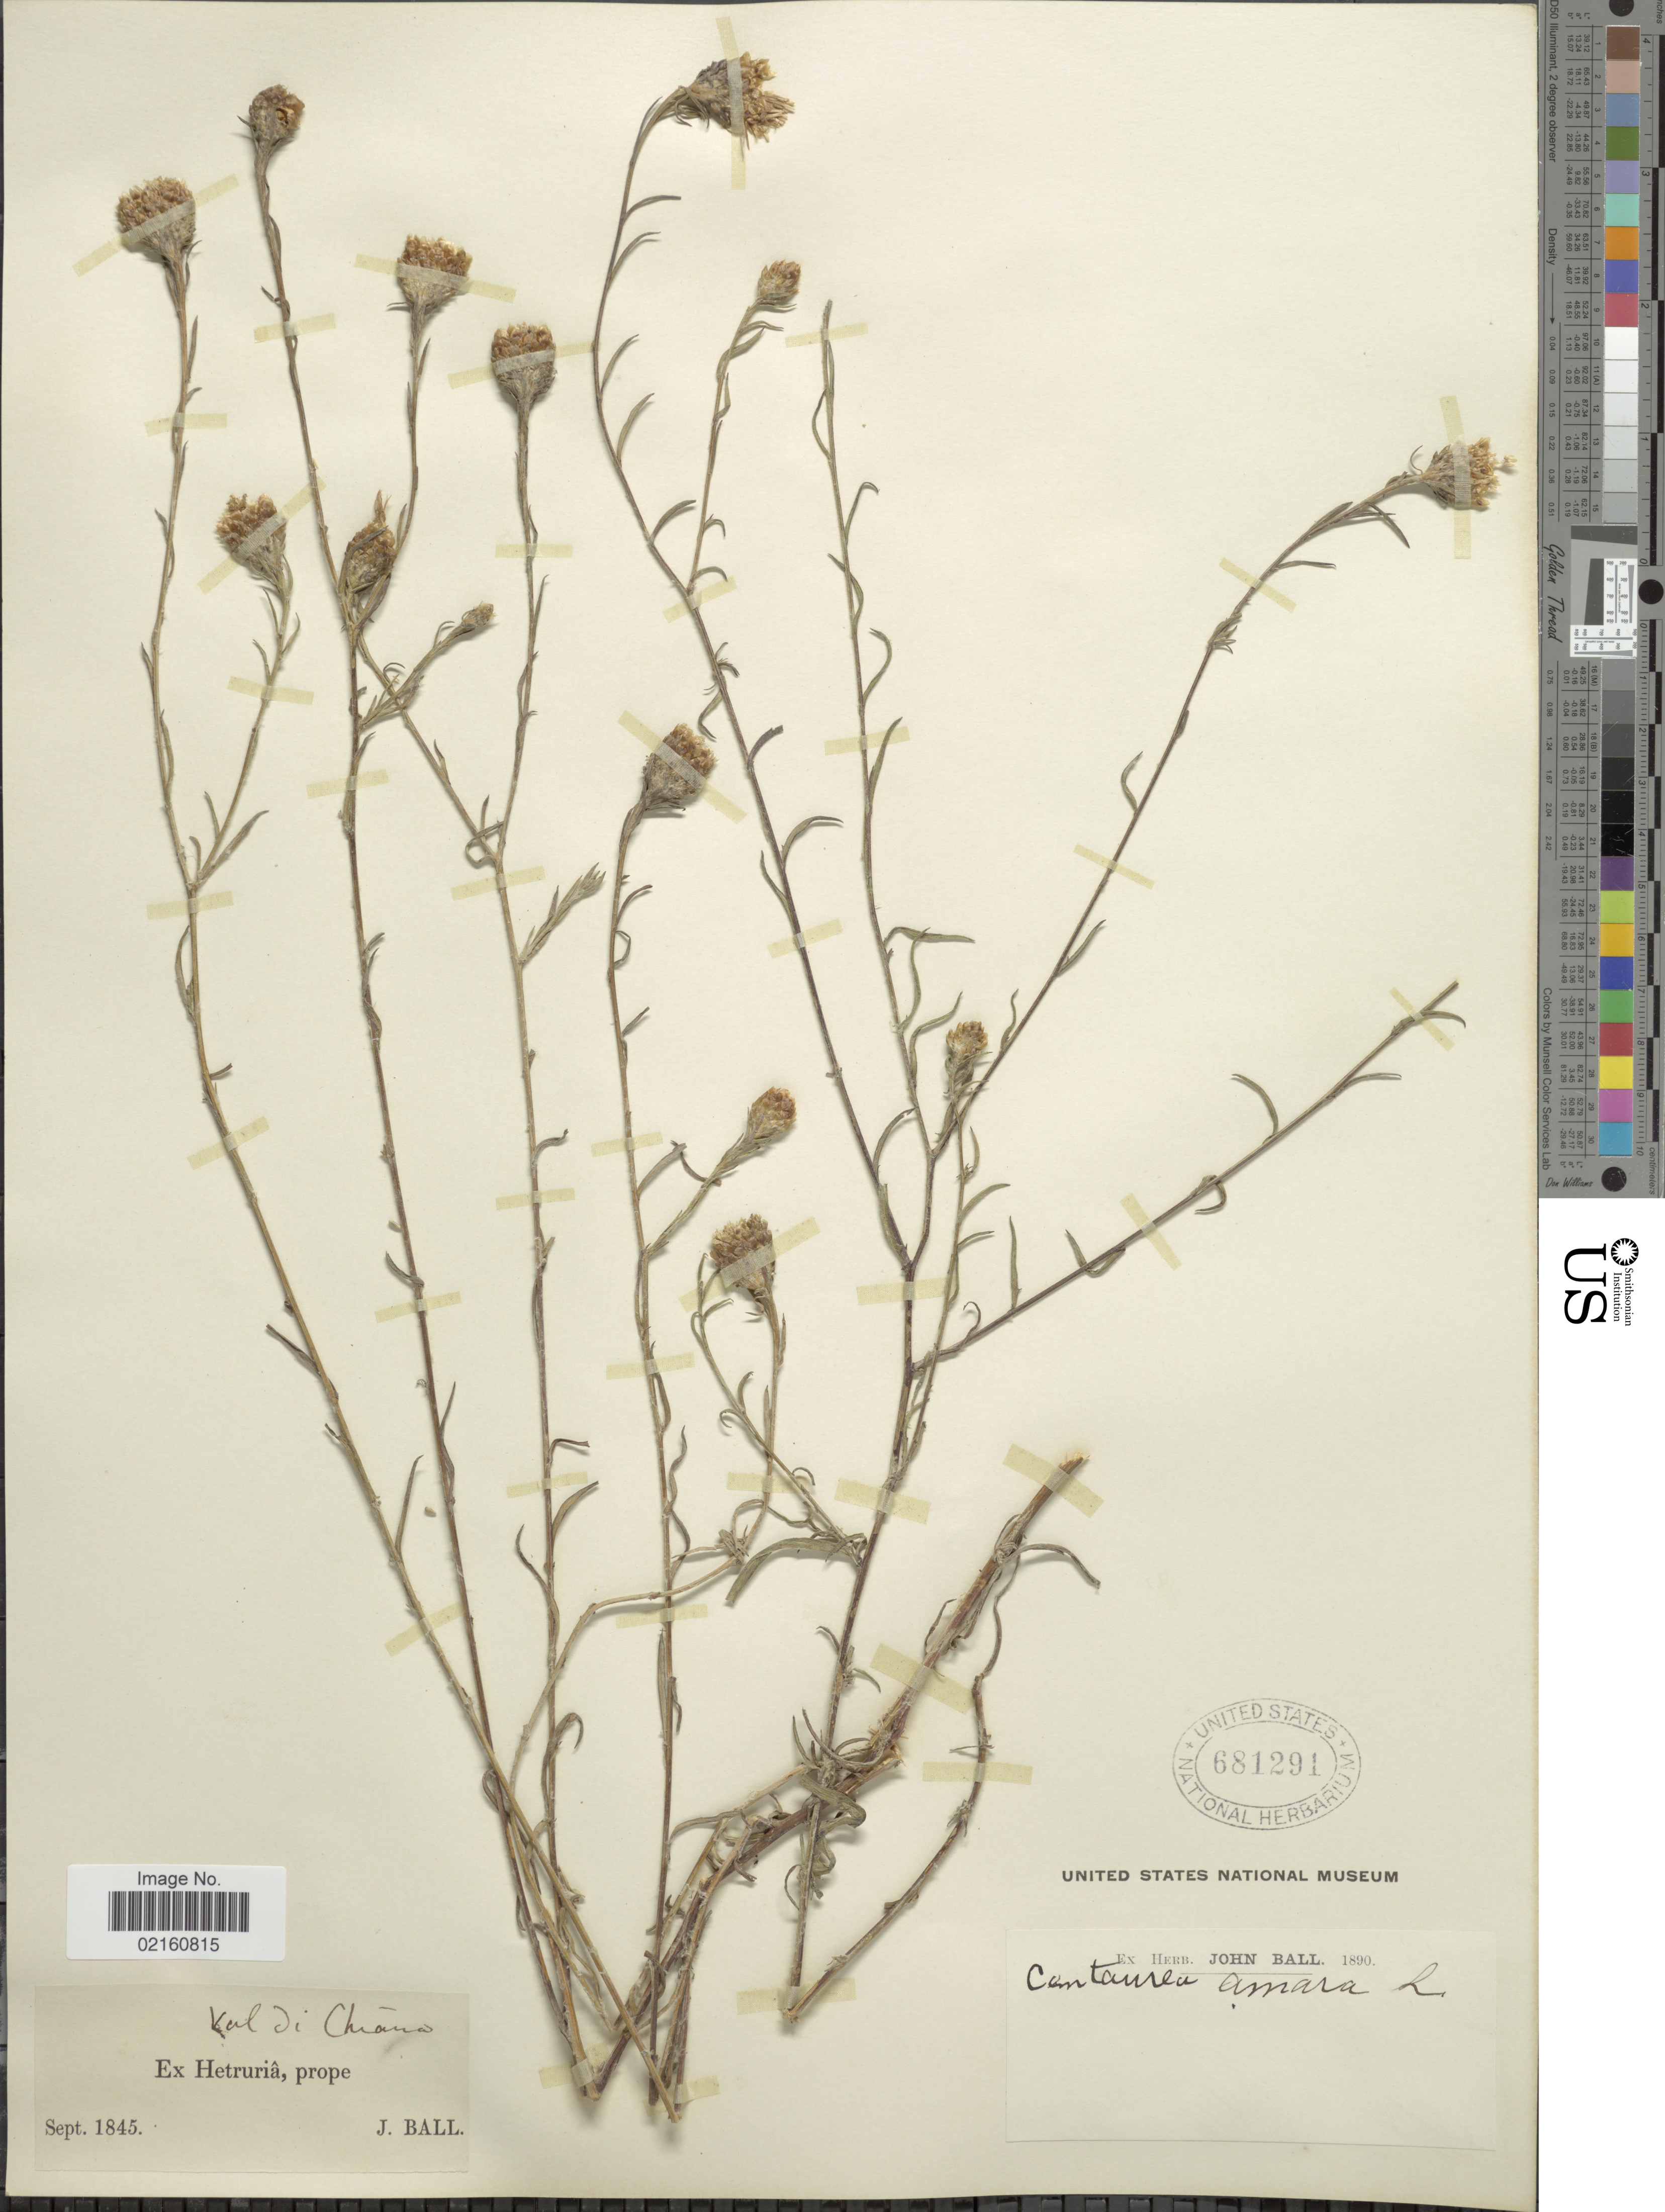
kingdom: Plantae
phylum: Tracheophyta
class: Magnoliopsida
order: Asterales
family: Asteraceae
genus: Centaurea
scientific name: Centaurea jacea subsp. gaudinii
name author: (Boiss. & Reut.) Gremli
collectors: J. Ball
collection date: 1845-09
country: Italy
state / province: Tuscany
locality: Hetruria, prope, Val di Chiana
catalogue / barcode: US 681291